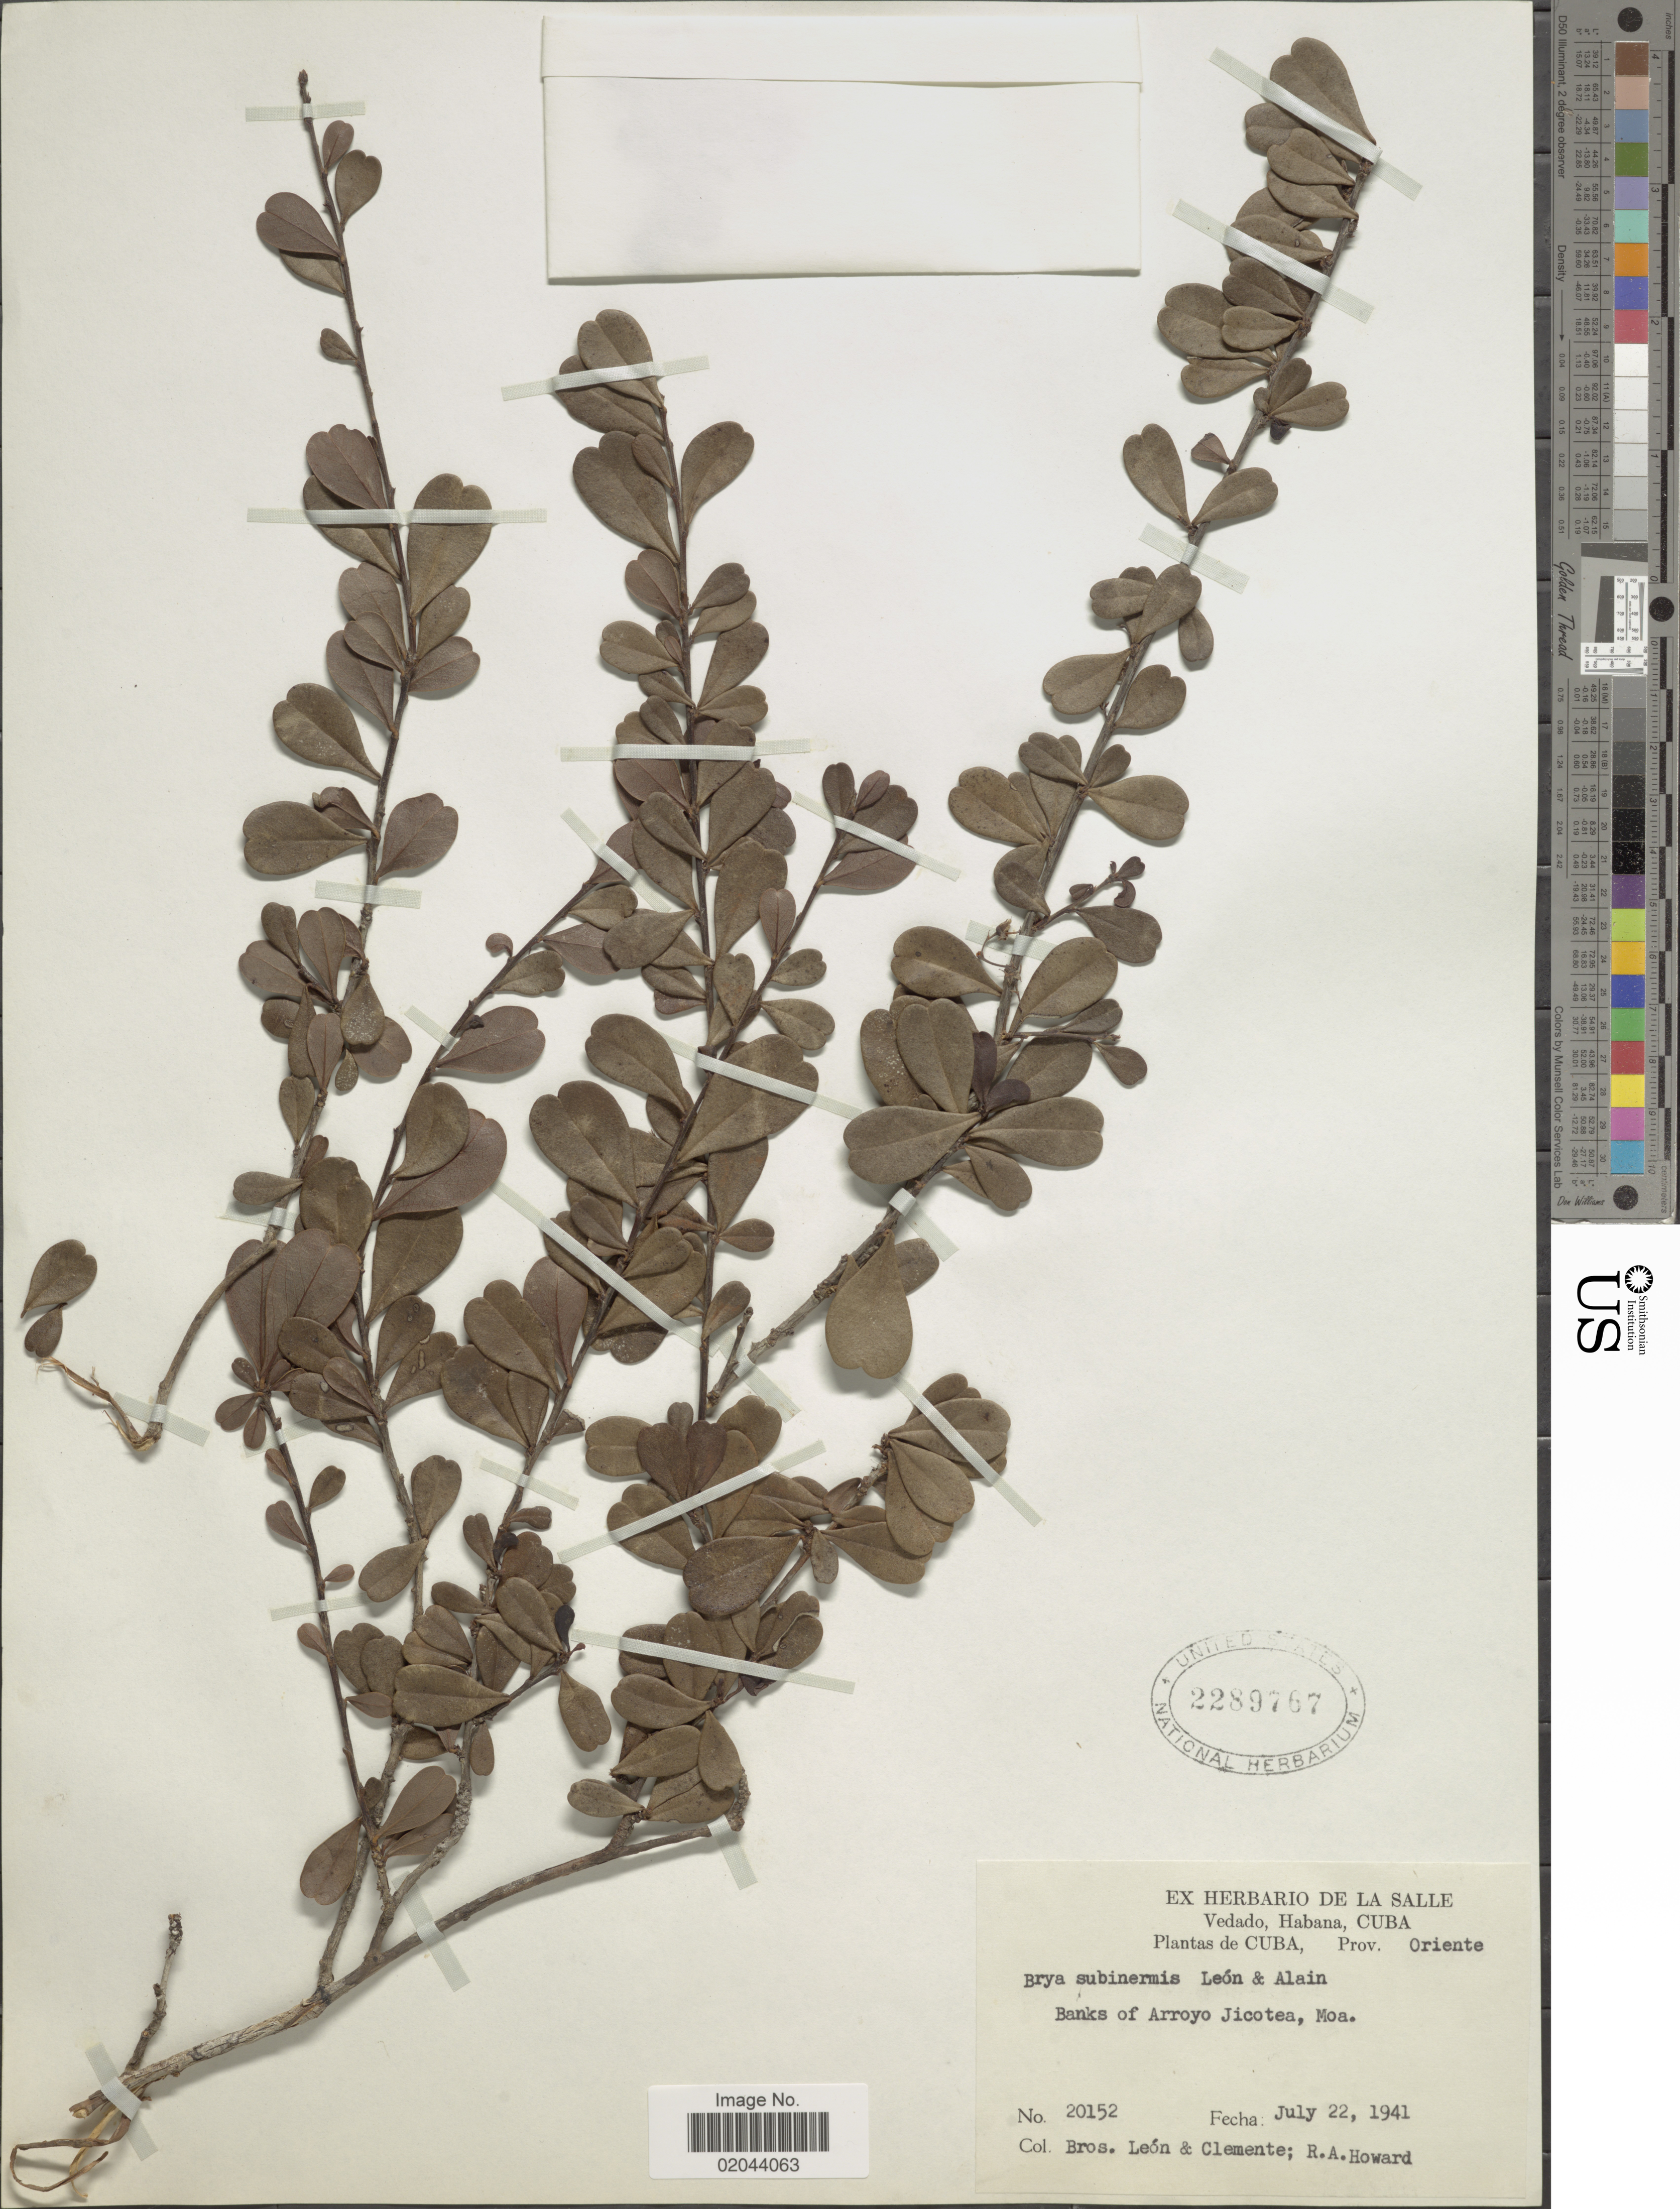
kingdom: Plantae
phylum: Tracheophyta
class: Magnoliopsida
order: Fabales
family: Fabaceae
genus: Brya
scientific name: Brya subinermis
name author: León & Alain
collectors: Bro. León, Bro. Clemente & R. A. Howard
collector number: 20152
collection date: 1941-07-22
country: Cuba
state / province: Oriente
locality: Banks of Arroyo Jicotea, Moa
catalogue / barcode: US 2289767